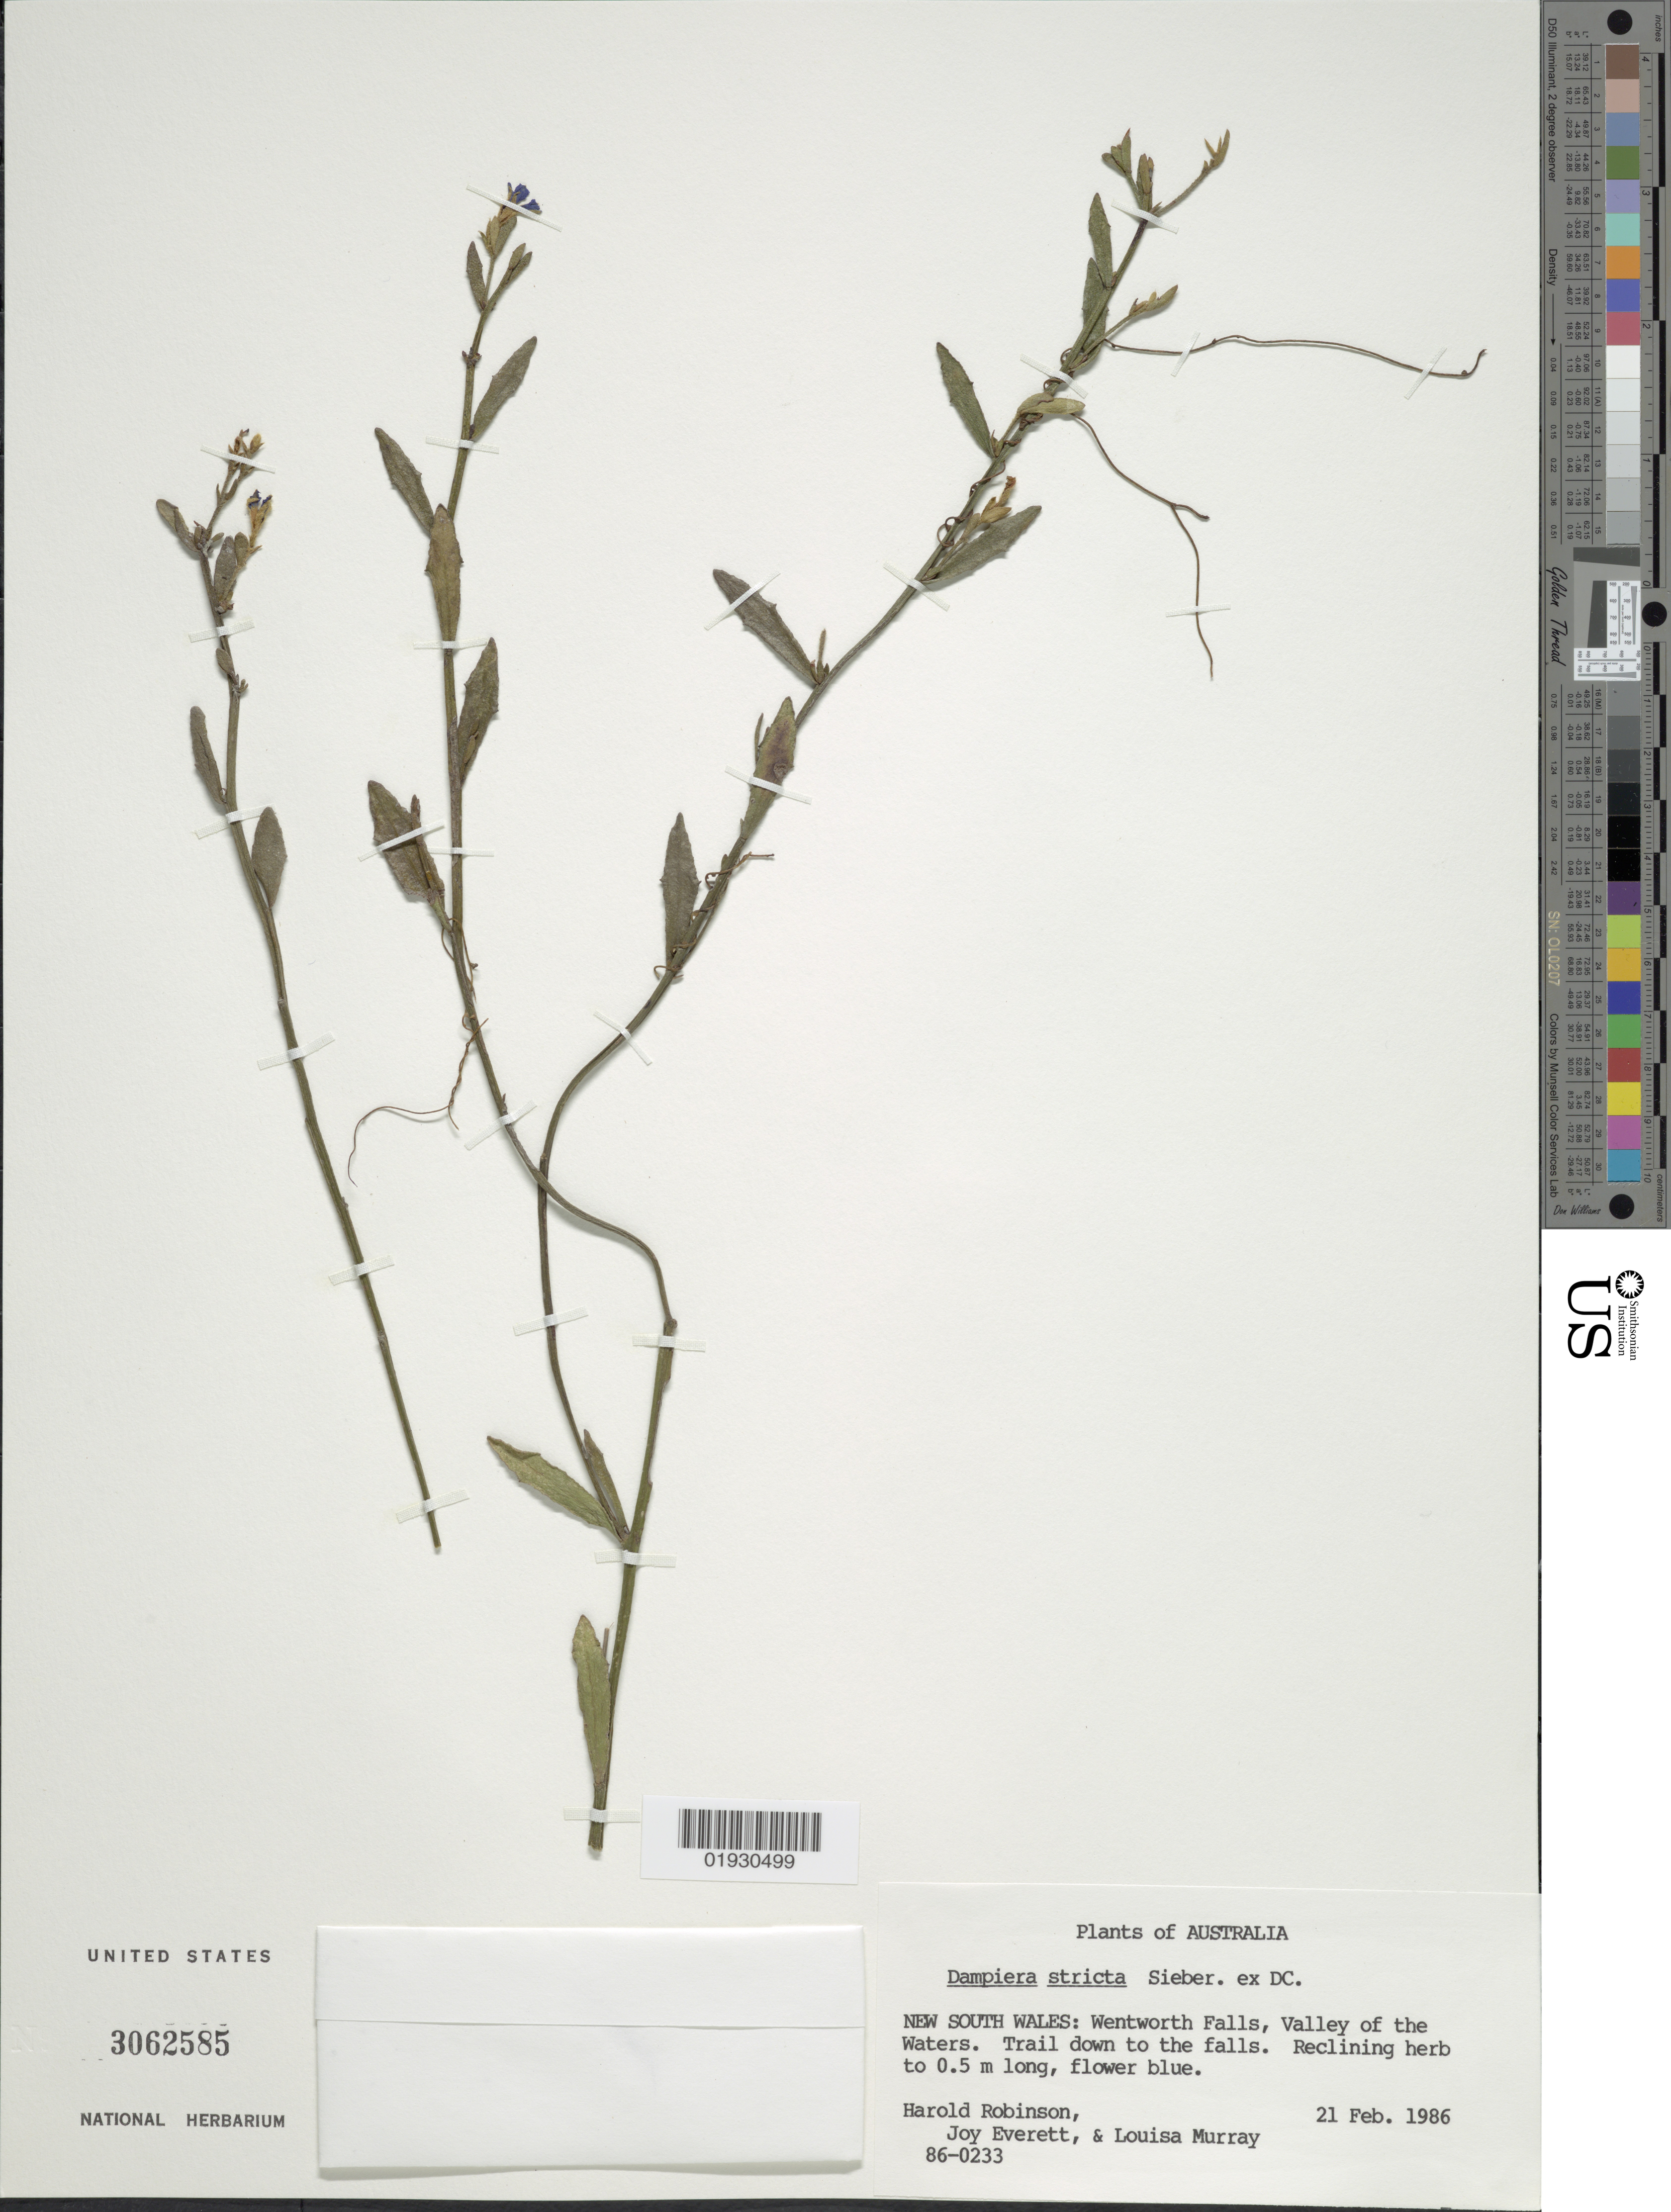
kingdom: Plantae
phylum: Tracheophyta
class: Magnoliopsida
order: Asterales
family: Goodeniaceae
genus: Dampiera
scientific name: Dampiera stricta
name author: (Sm.) R. Br.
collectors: H. Robinson, J. Everett & L. Murray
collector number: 86-0233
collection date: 1986-02-21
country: Australia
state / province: New South Wales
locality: Wentworth Falls, Valley of the Waters. Trail down to the falls.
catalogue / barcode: US 3062585